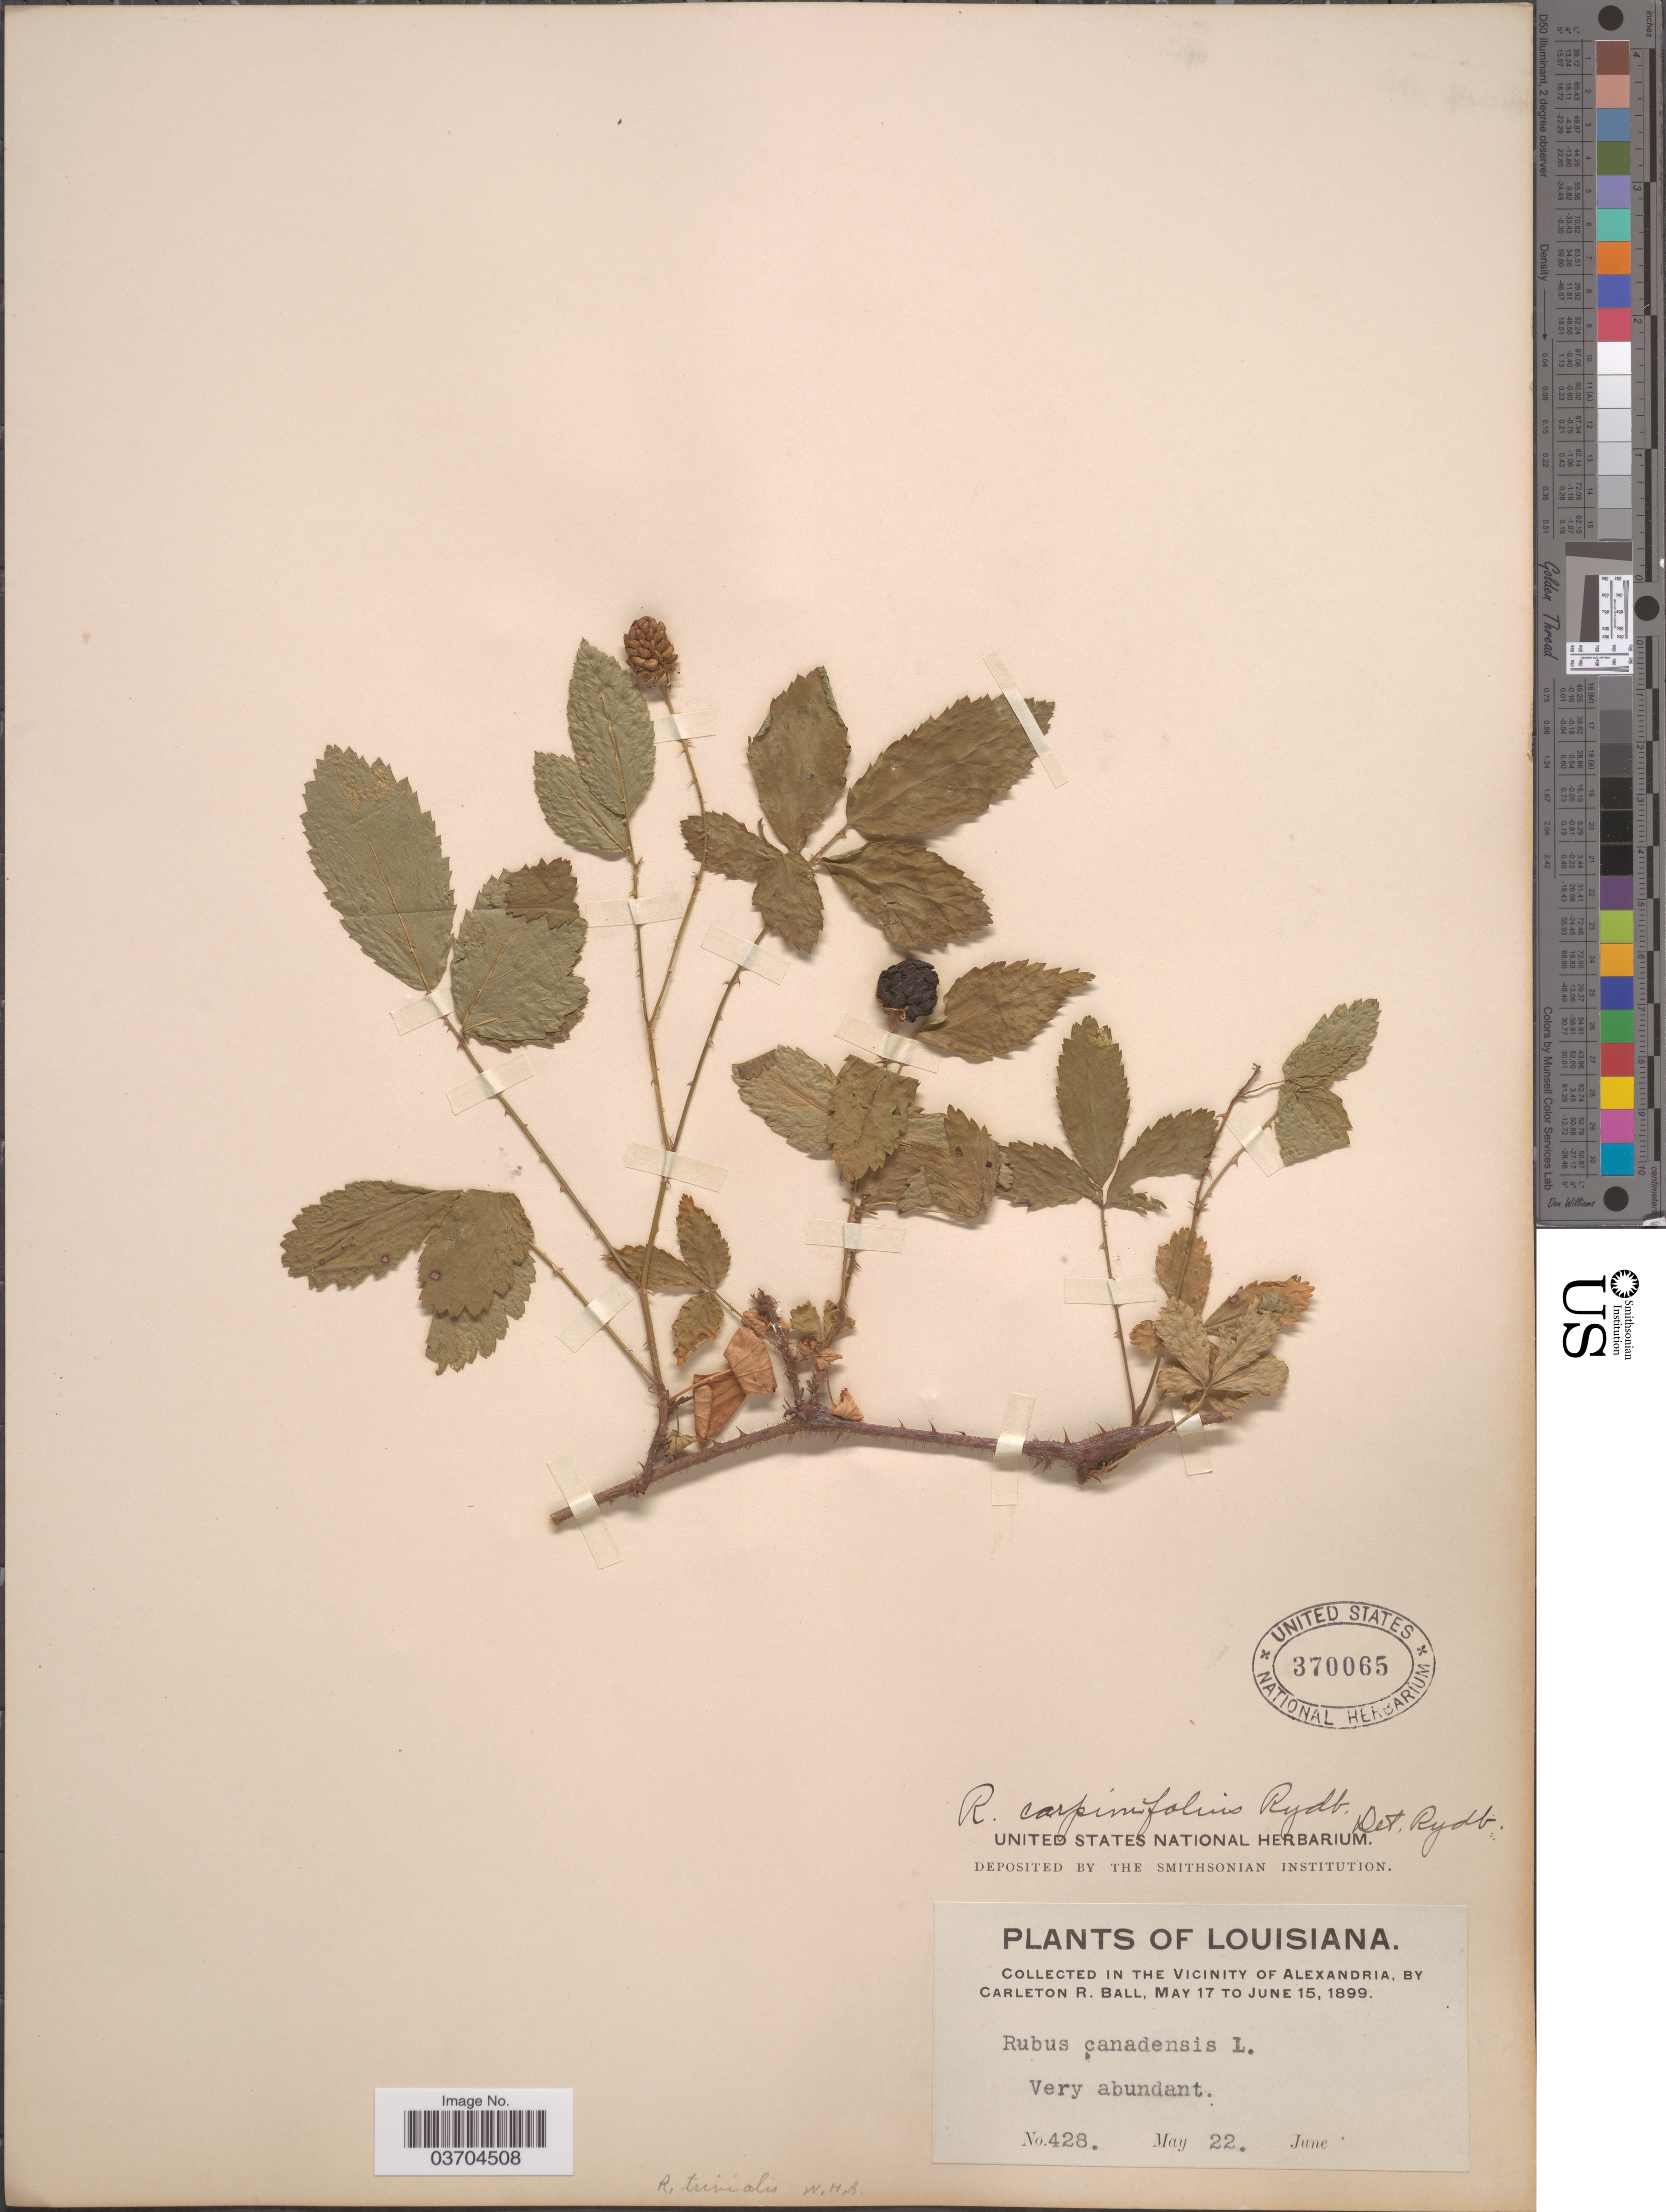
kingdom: Plantae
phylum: Tracheophyta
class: Magnoliopsida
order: Rosales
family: Rosaceae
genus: Rubus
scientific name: Rubus carpinifolius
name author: Rydb.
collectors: C. R. Ball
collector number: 428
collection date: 1899-05-22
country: United States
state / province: Louisiana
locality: In the Vicinity of Alexandria.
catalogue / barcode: US 370065